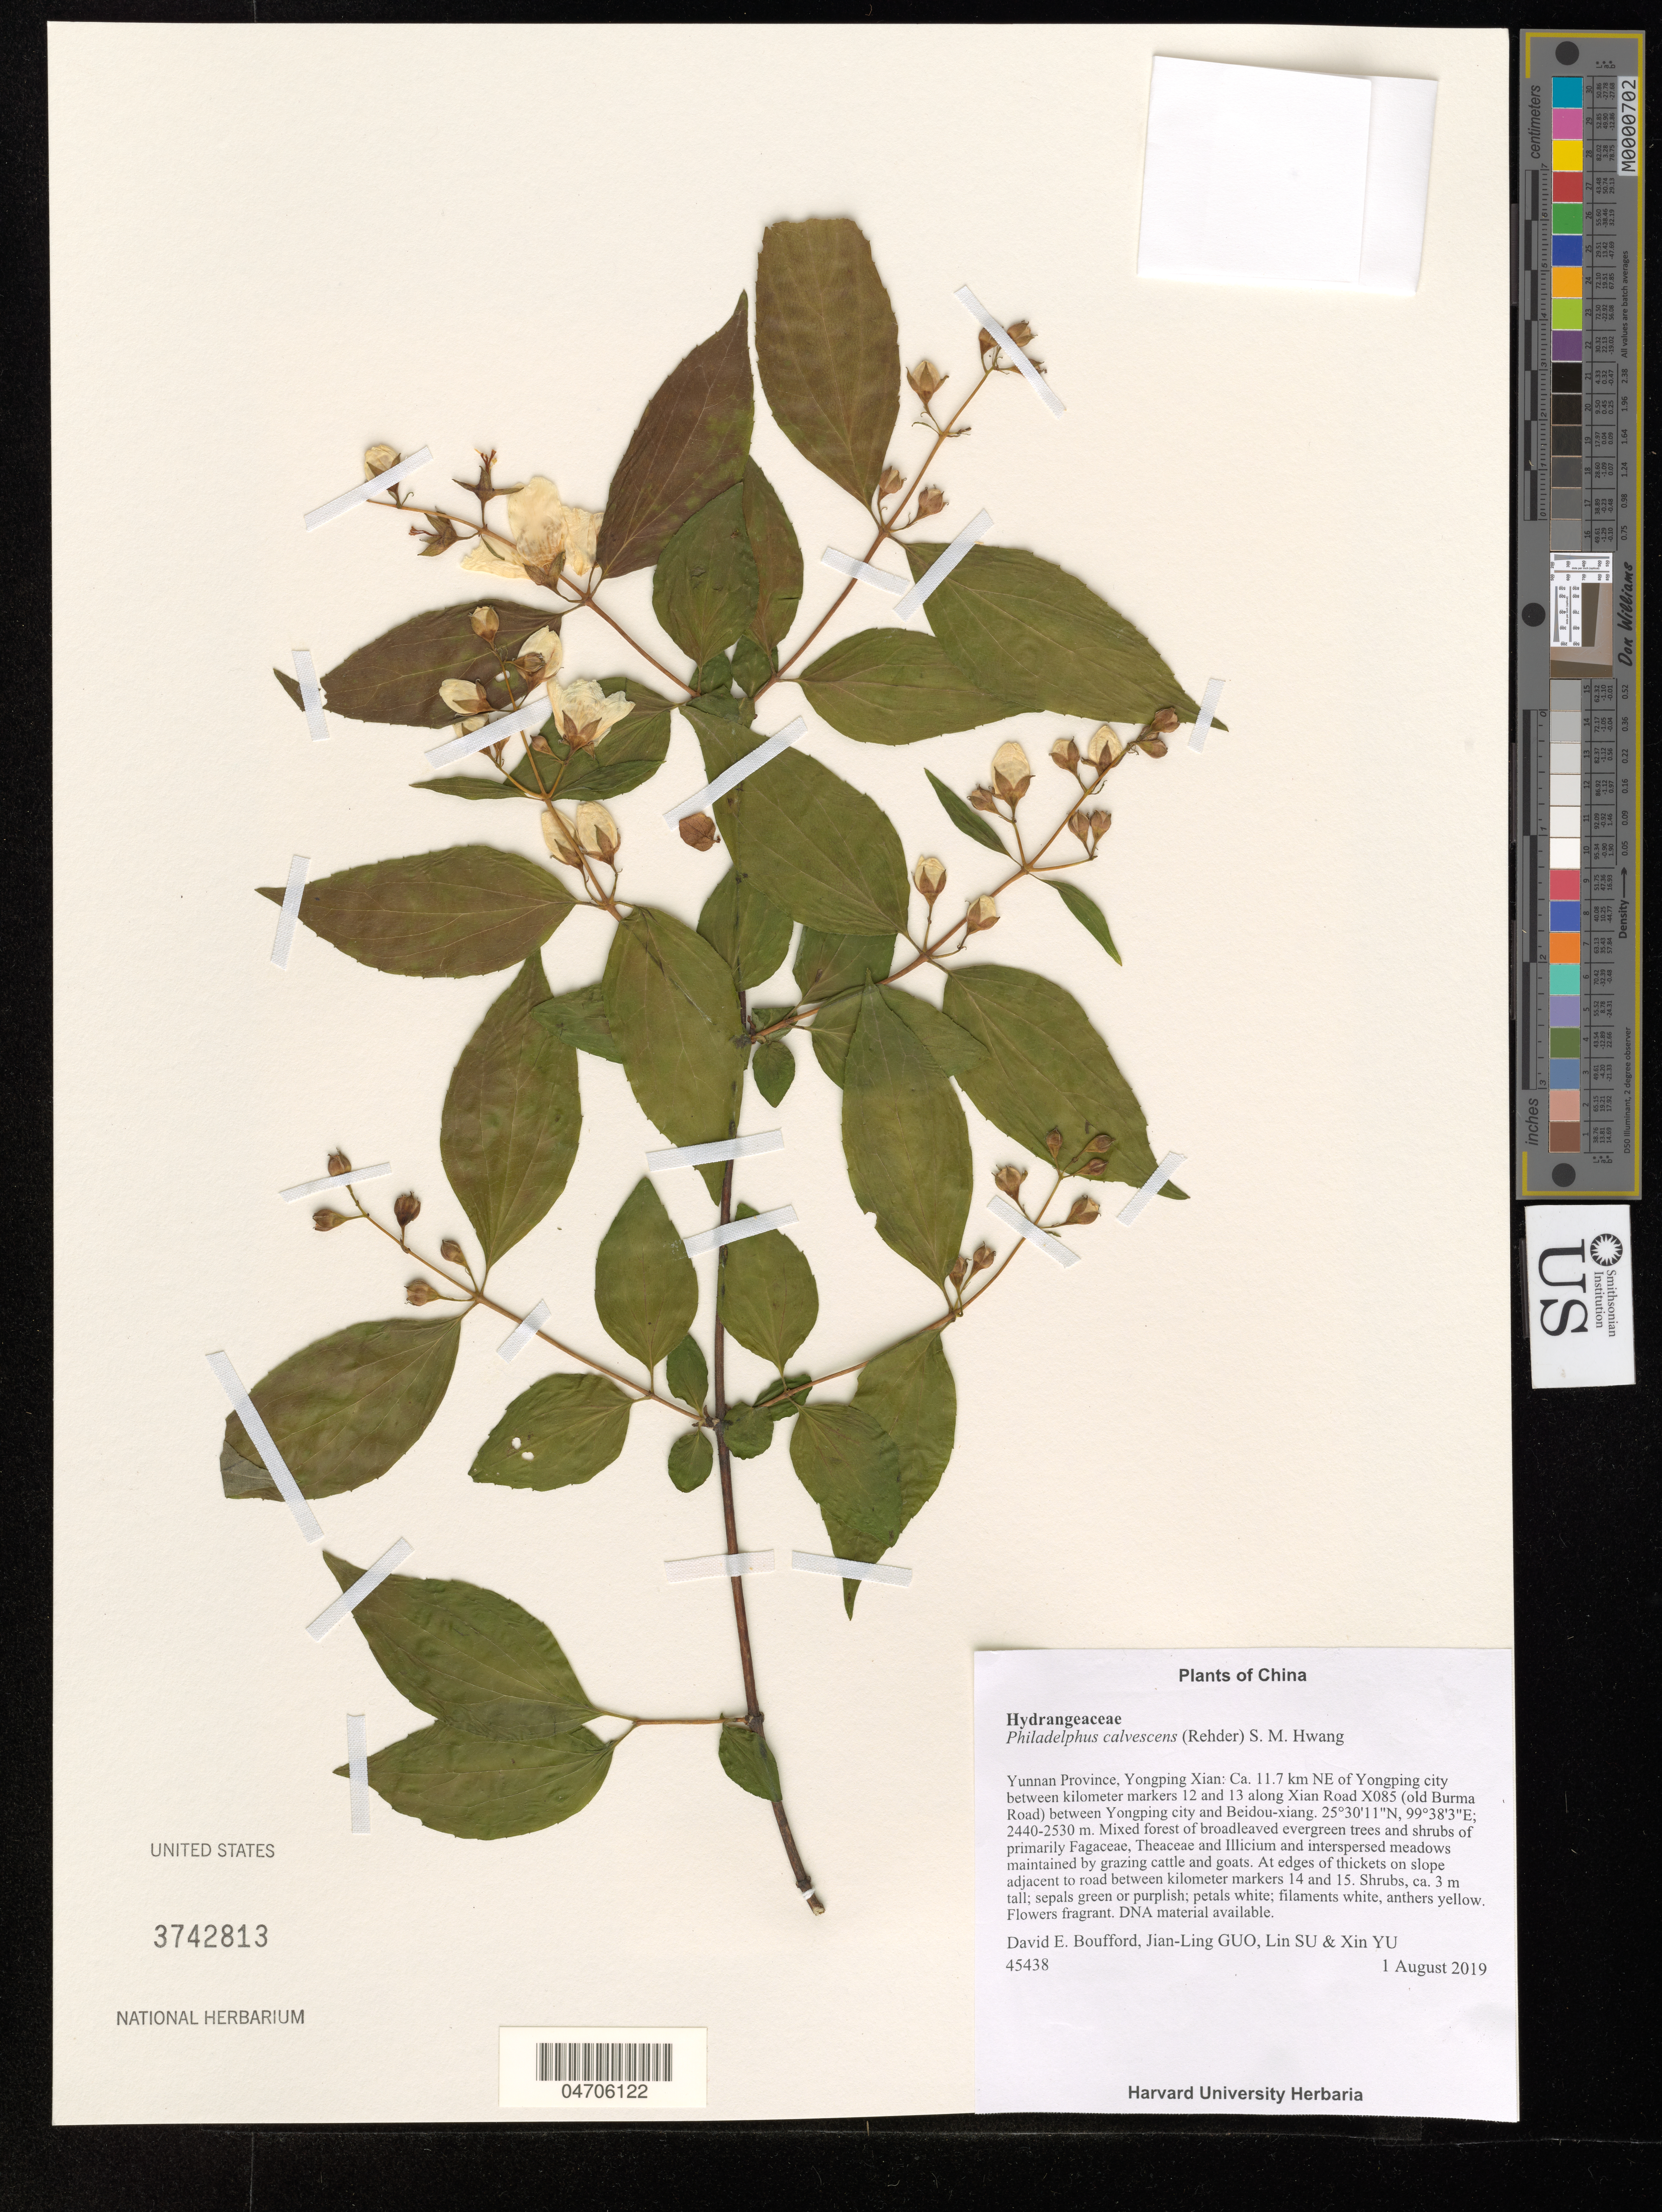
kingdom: Plantae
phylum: Tracheophyta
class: Magnoliopsida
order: Cornales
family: Hydrangeaceae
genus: Philadelphus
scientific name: Philadelphus calvescens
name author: (Rehder) Hwang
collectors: D. E. Boufford, J. Guo, L. Su & X. Yu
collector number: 45438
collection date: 2019-08-01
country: China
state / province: Yunnan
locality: Yongping Xian: Ca. 11.7 km NE of Yongping city between kilometer markers 12 and 13 along Xian Road X085 (old Burma Road) between Yongping city and Beidou-xiang. At edges of thickets on slope adjacent to road between kilometer markers 14 and 15.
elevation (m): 2440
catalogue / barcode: US 3742813